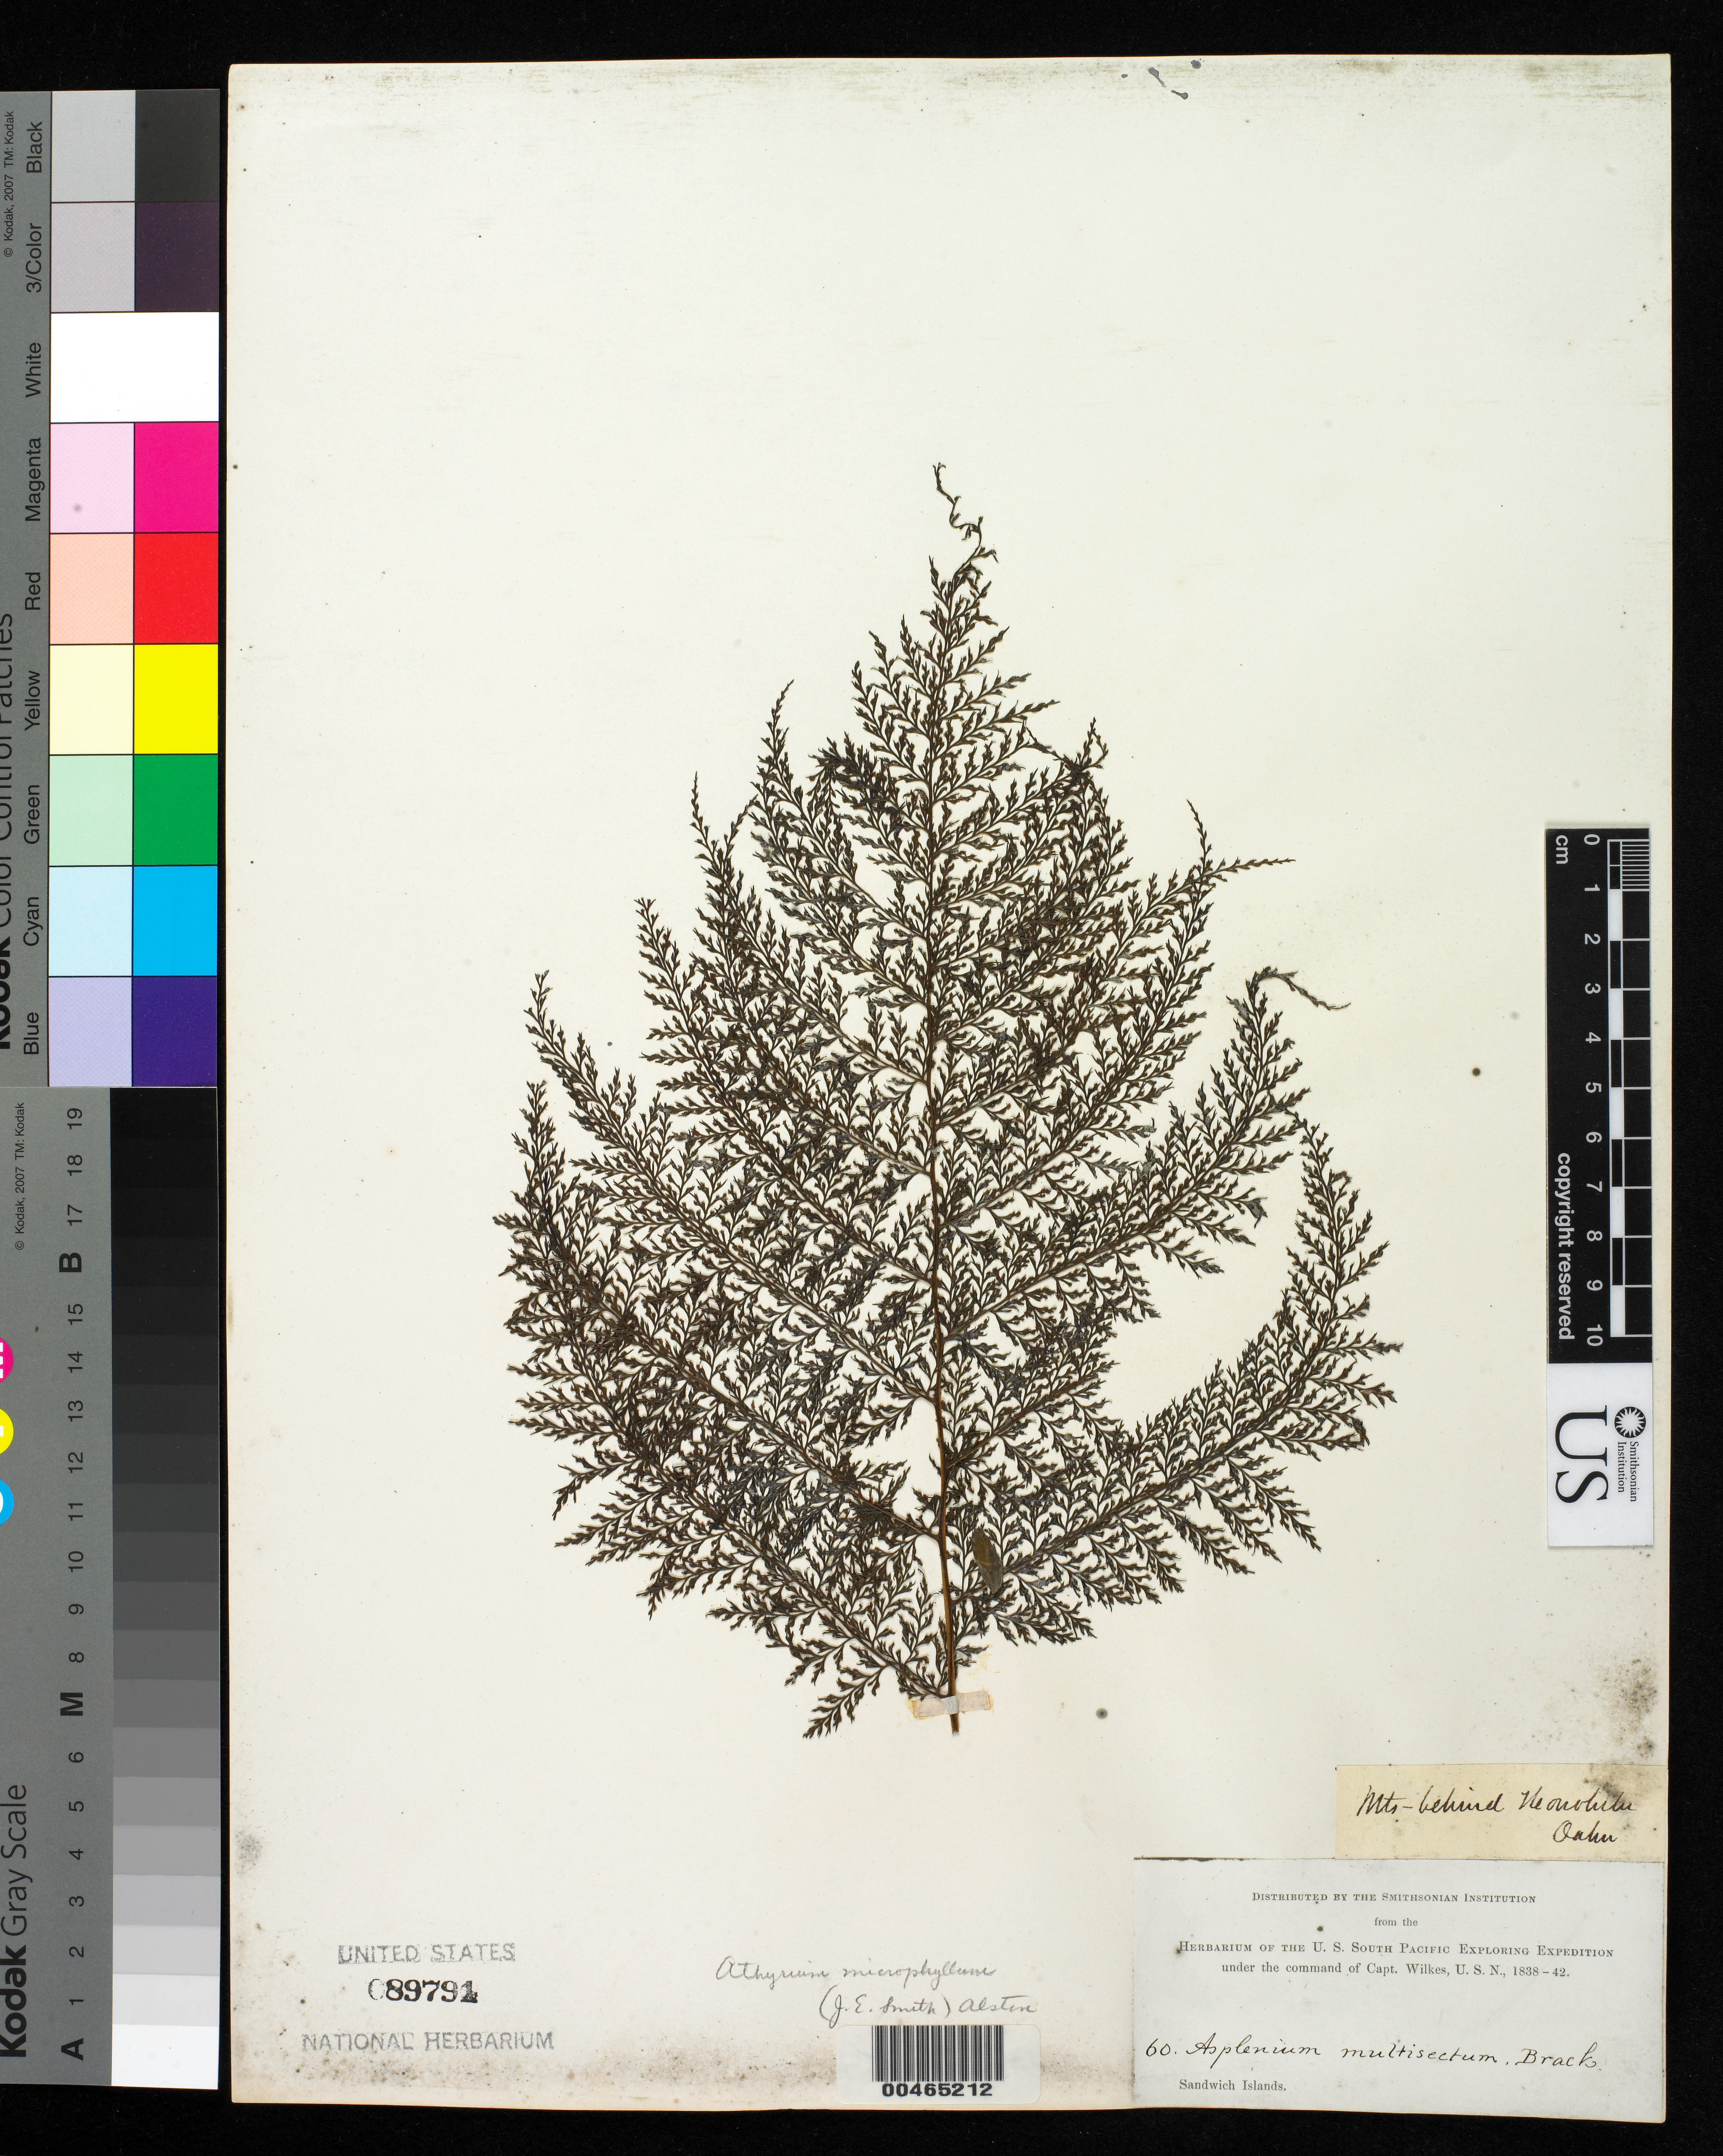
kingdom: Plantae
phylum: Tracheophyta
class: Polypodiopsida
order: Polypodiales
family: Athyriaceae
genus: Athyrium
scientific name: Athyrium microphyllum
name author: (Sm.) Alston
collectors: Wilkes Explor. Exped.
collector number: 60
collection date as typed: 1838 to -- --- 1842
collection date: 1838/1842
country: United States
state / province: Hawaii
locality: Sandwich Islands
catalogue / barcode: US 89791